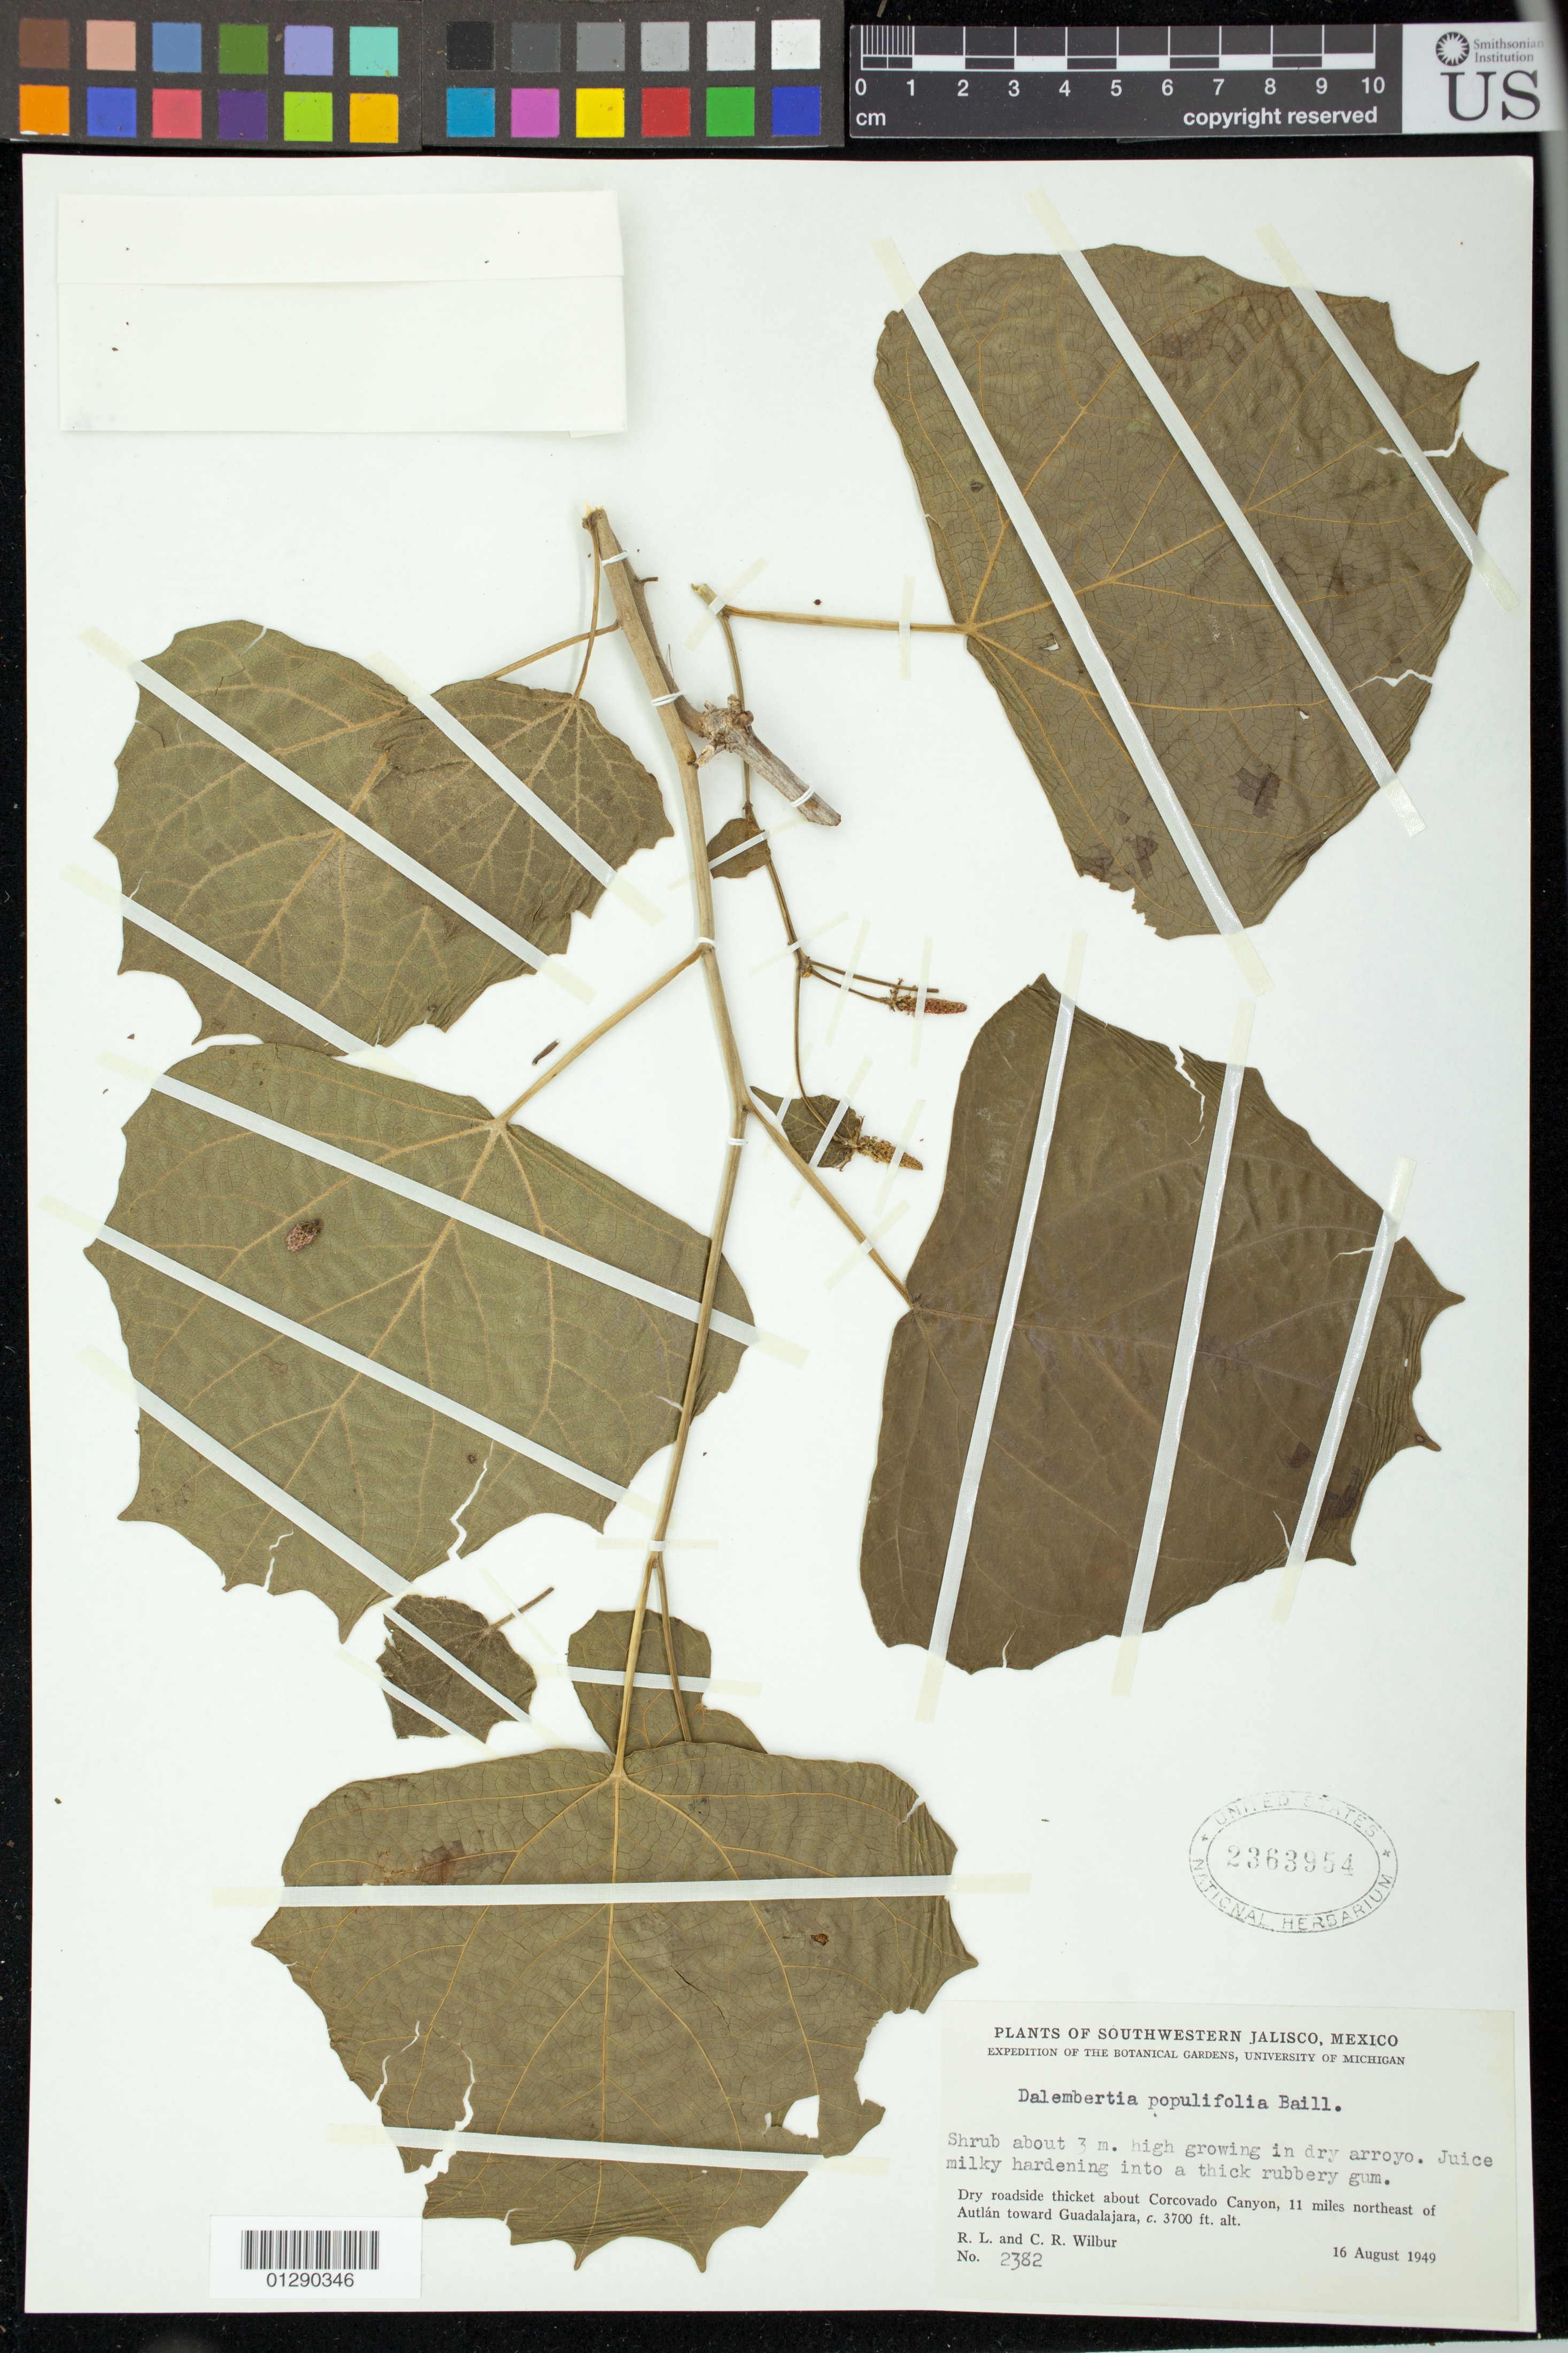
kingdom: Plantae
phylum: Tracheophyta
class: Magnoliopsida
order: Malpighiales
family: Euphorbiaceae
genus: Dalembertia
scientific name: Dalembertia platanoides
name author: Baill.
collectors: R. L. Wilbur & C. Wilbur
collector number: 2382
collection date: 1949-08-16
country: Mexico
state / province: Jalisco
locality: About Corcovado Canyon, 11 mi N of Autlan toward Guadalajara.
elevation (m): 1128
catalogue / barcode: US 2363954